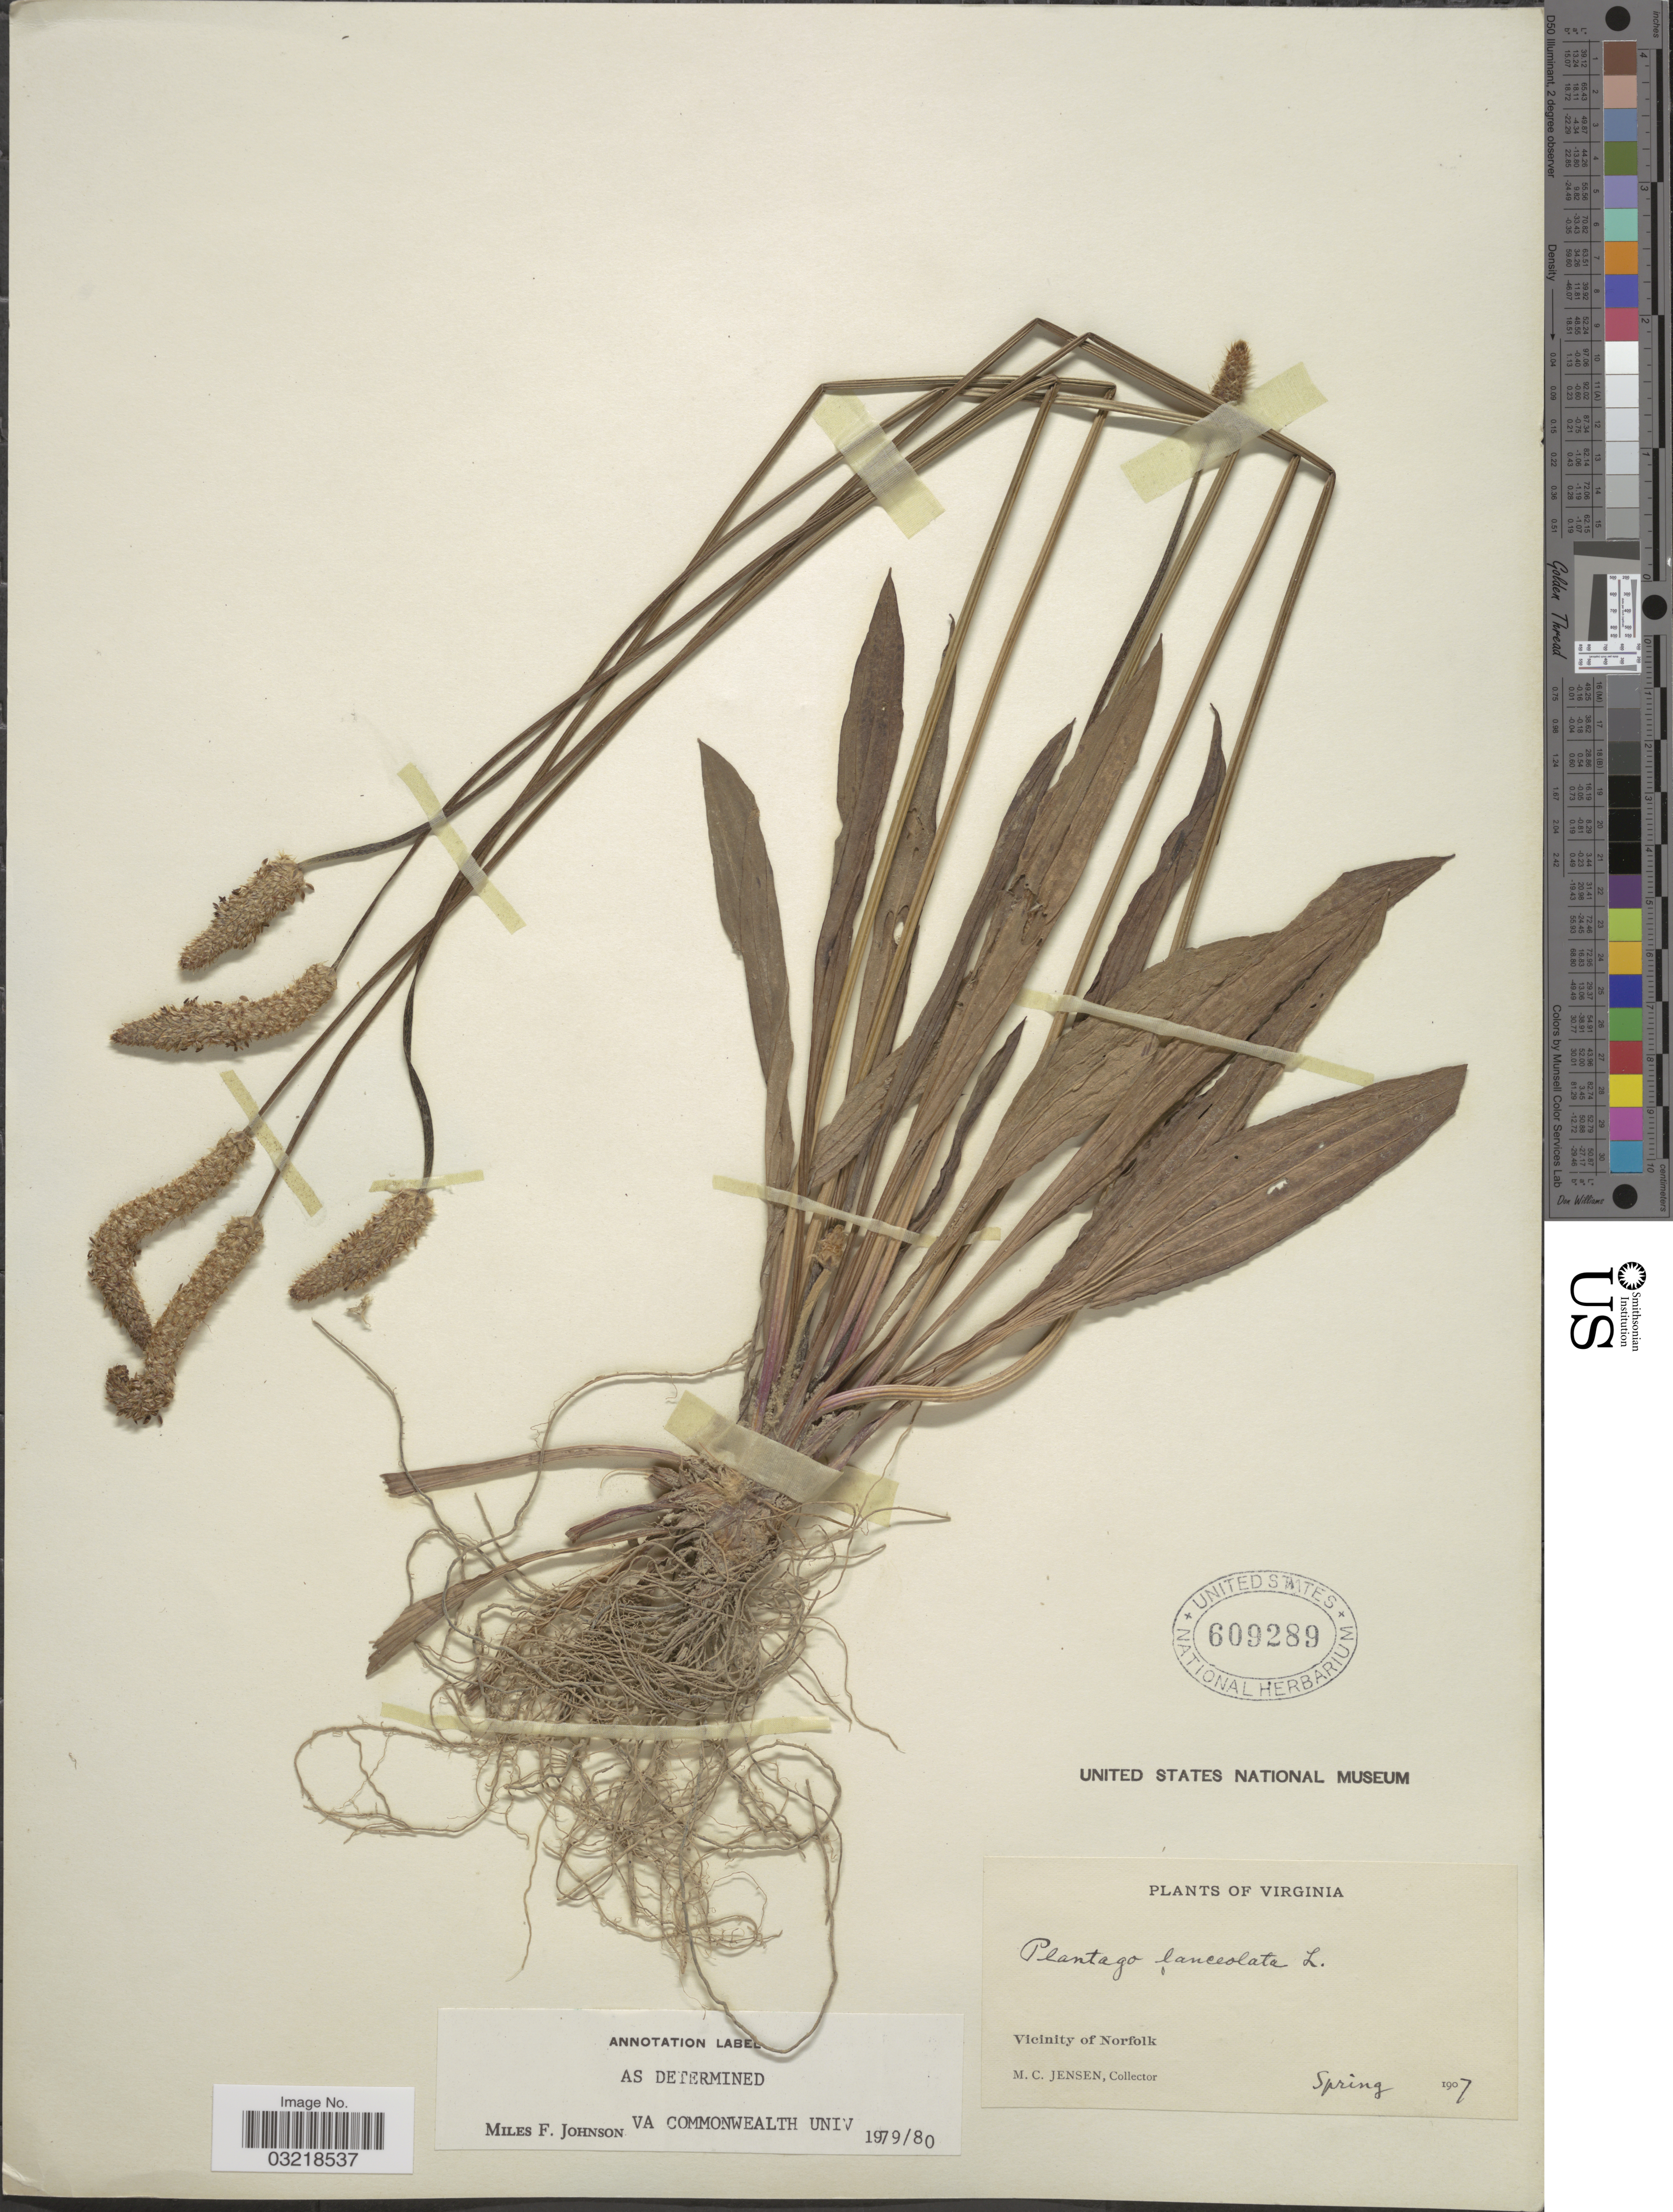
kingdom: Plantae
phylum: Tracheophyta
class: Magnoliopsida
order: Lamiales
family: Plantaginaceae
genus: Plantago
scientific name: Plantago lanceolata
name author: L.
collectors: M. C. Jensen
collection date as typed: Spring 1907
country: United States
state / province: Virginia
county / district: City of Norfolk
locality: Vicinity of Norfolk.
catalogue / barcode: US 609289